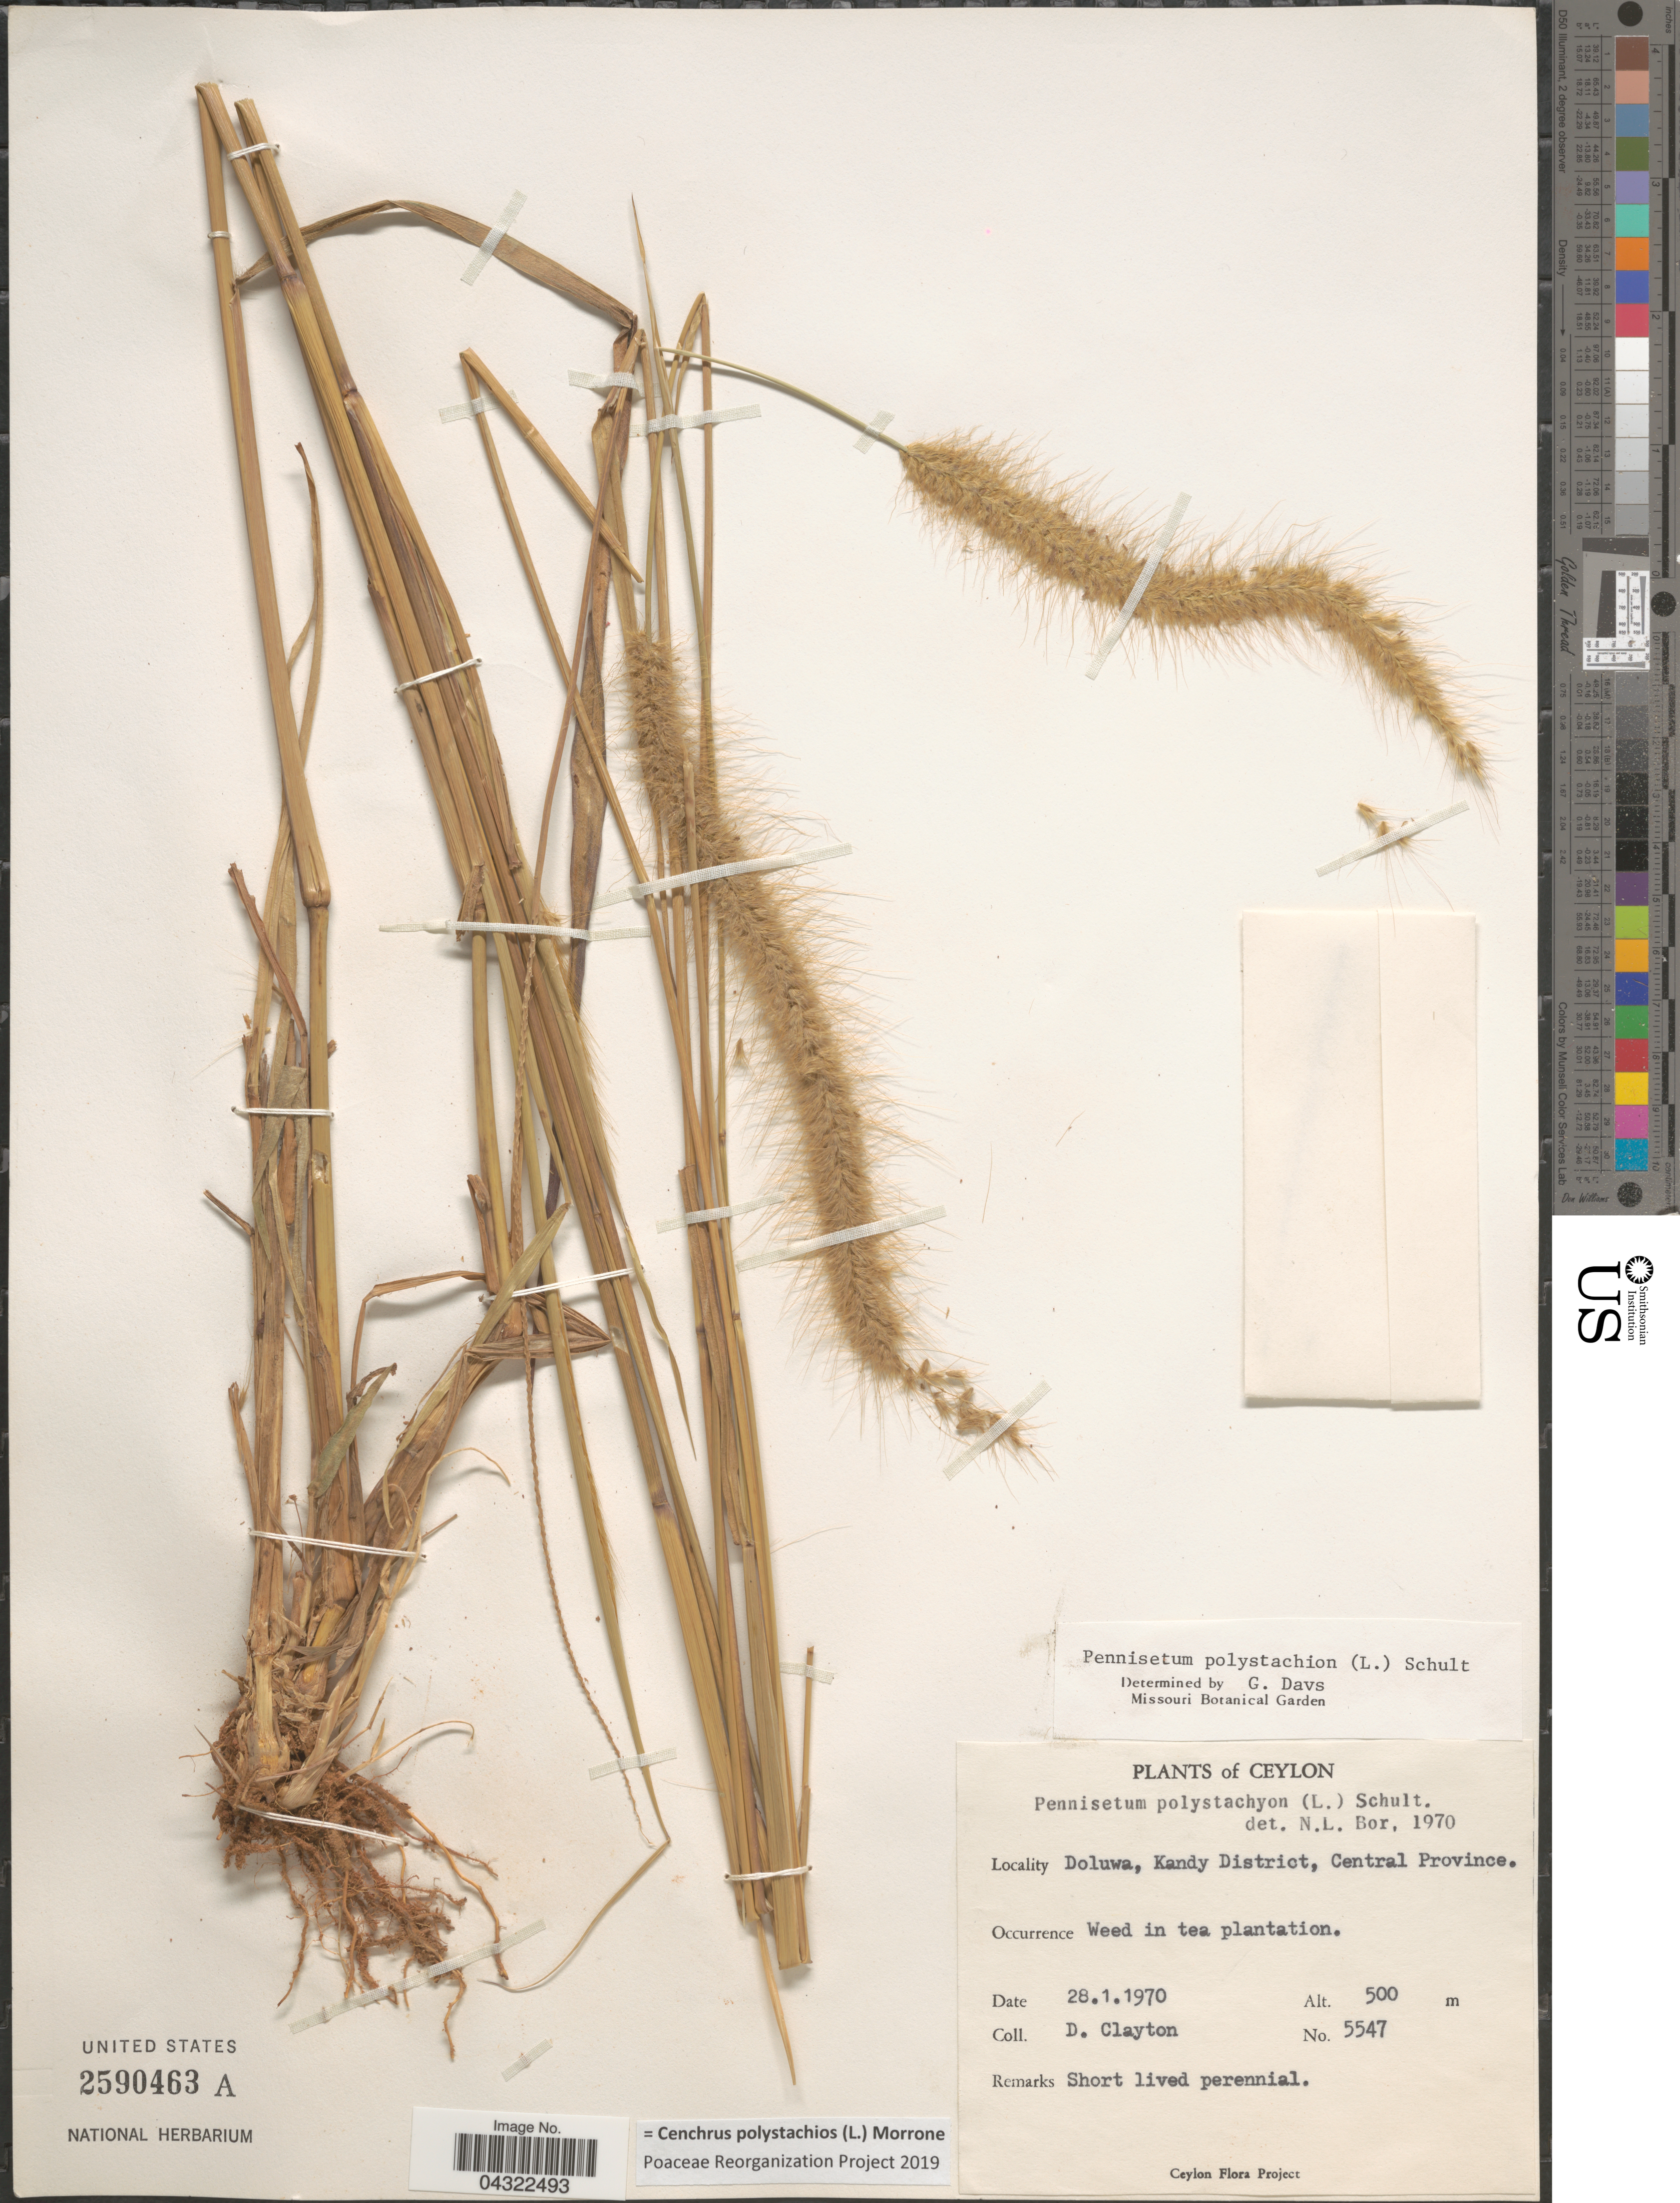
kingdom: Plantae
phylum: Tracheophyta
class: Liliopsida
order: Poales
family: Poaceae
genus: Cenchrus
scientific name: Cenchrus polystachios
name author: (L.) Morrone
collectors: D. Clayton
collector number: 5547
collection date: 1970-01-28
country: Sri Lanka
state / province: Central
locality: Ceylon. Doluwa, Kandy District.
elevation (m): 500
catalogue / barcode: US 2590463A